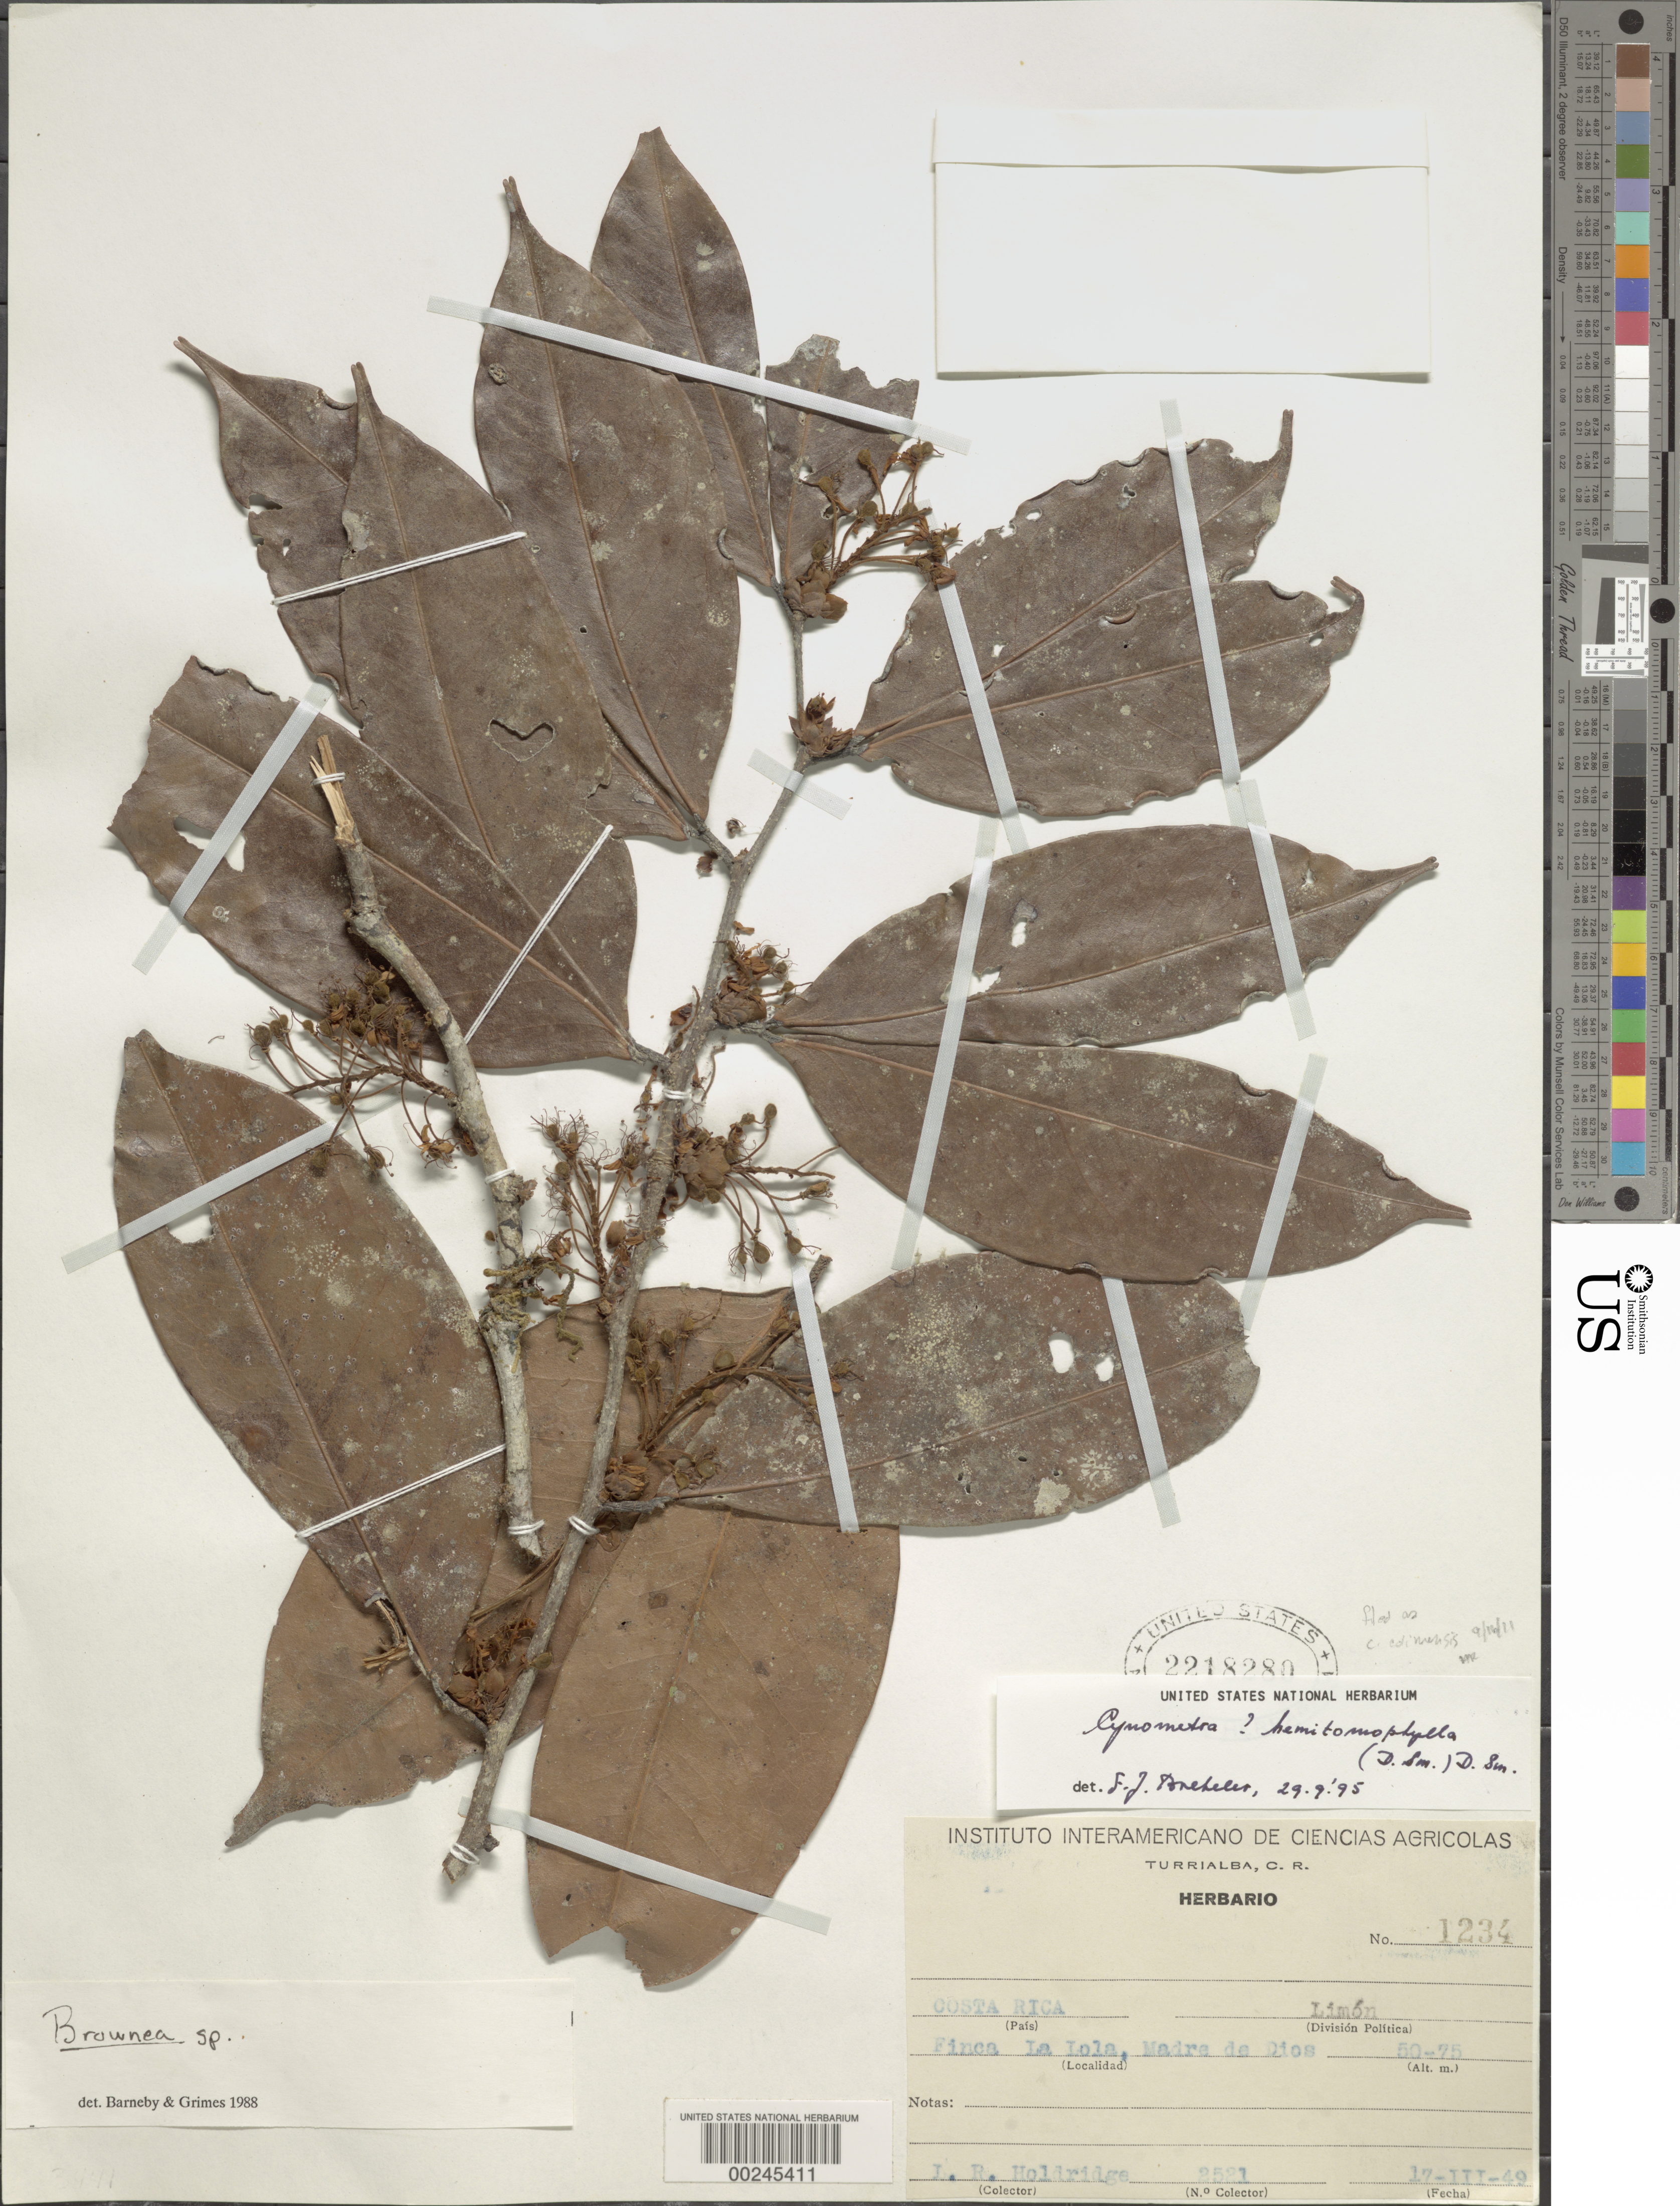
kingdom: Plantae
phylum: Tracheophyta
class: Magnoliopsida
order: Fabales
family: Fabaceae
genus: Cynometra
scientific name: Cynometra hemitomophylla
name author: (Donn. Sm.) Rose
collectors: L. Holdridge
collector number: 2521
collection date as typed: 17 Mar 1949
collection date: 1949-03-17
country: Costa Rica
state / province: Limón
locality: Finca la lola, madre de dios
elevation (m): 50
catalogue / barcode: US 2218280